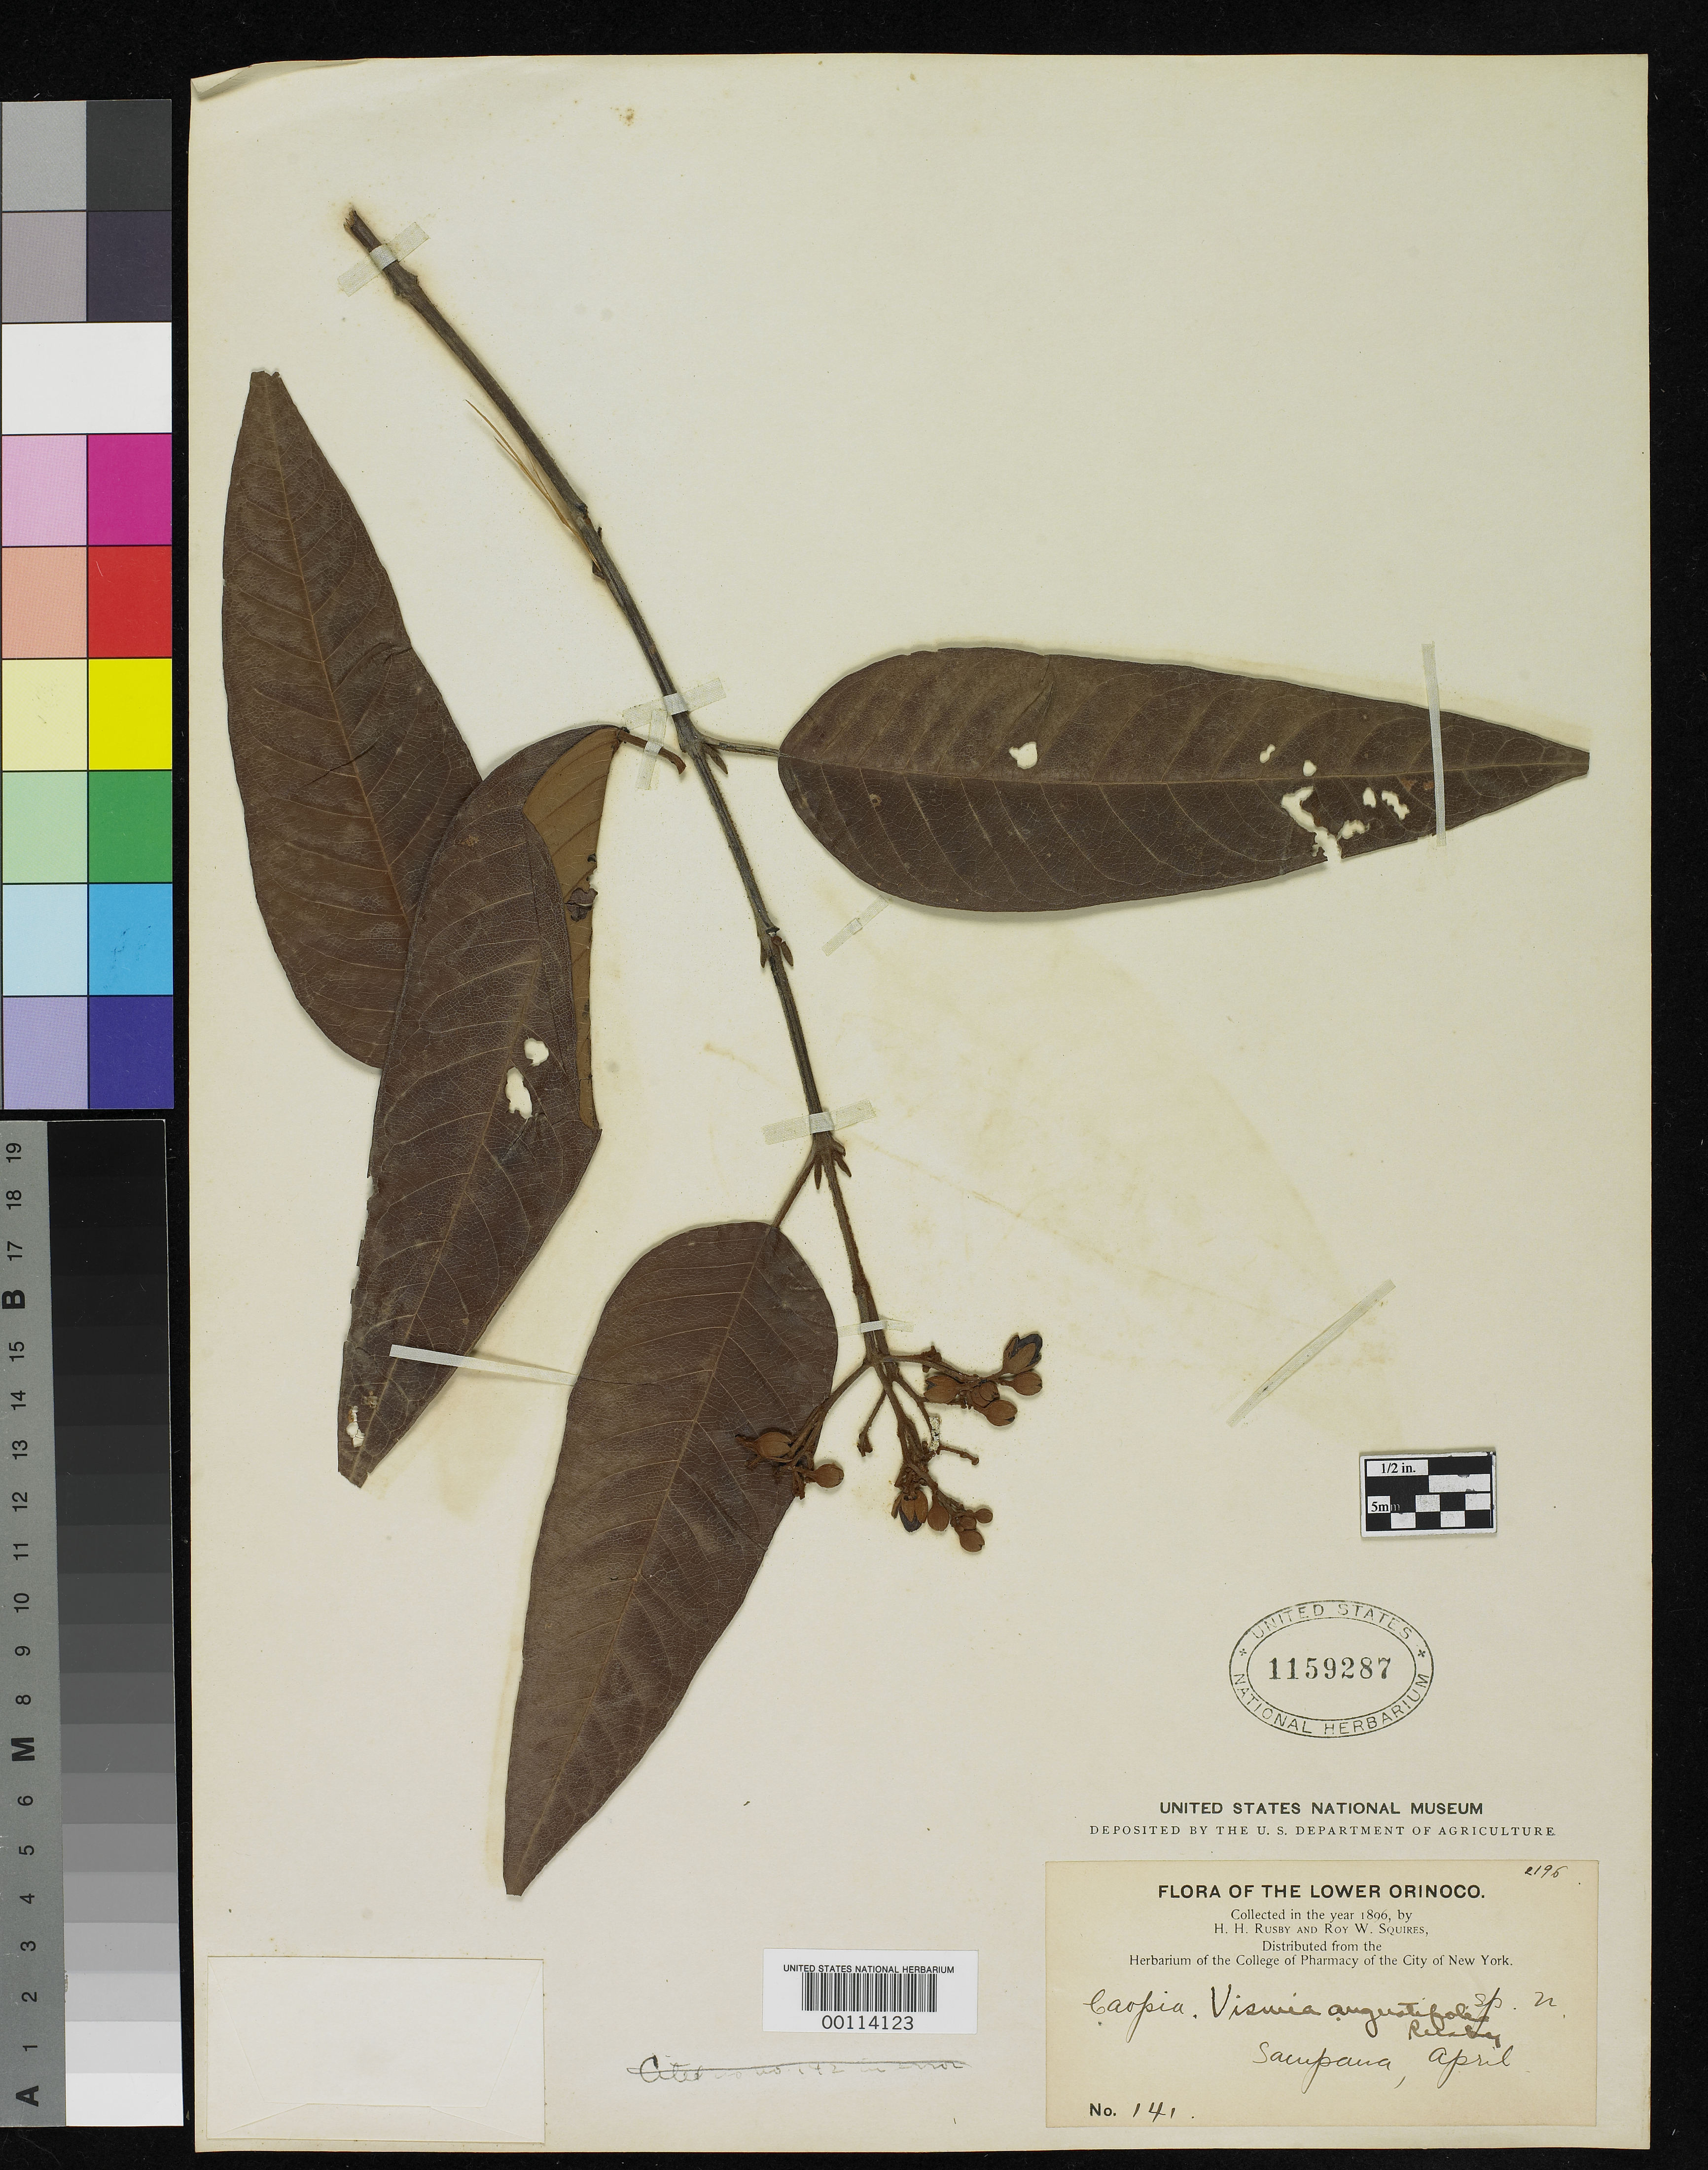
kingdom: Plantae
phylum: Tracheophyta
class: Magnoliopsida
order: Malpighiales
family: Hypericaceae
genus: Vismia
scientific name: Vismia angustifolia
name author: Rusby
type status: Isotype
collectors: H. H. Rusby & R. Squires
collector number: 141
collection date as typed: April 1896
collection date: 1896-04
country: Venezuela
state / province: Delta Amacuro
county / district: Antonio Díaz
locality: Lower Orinoco, Sacupana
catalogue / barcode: US 1159287